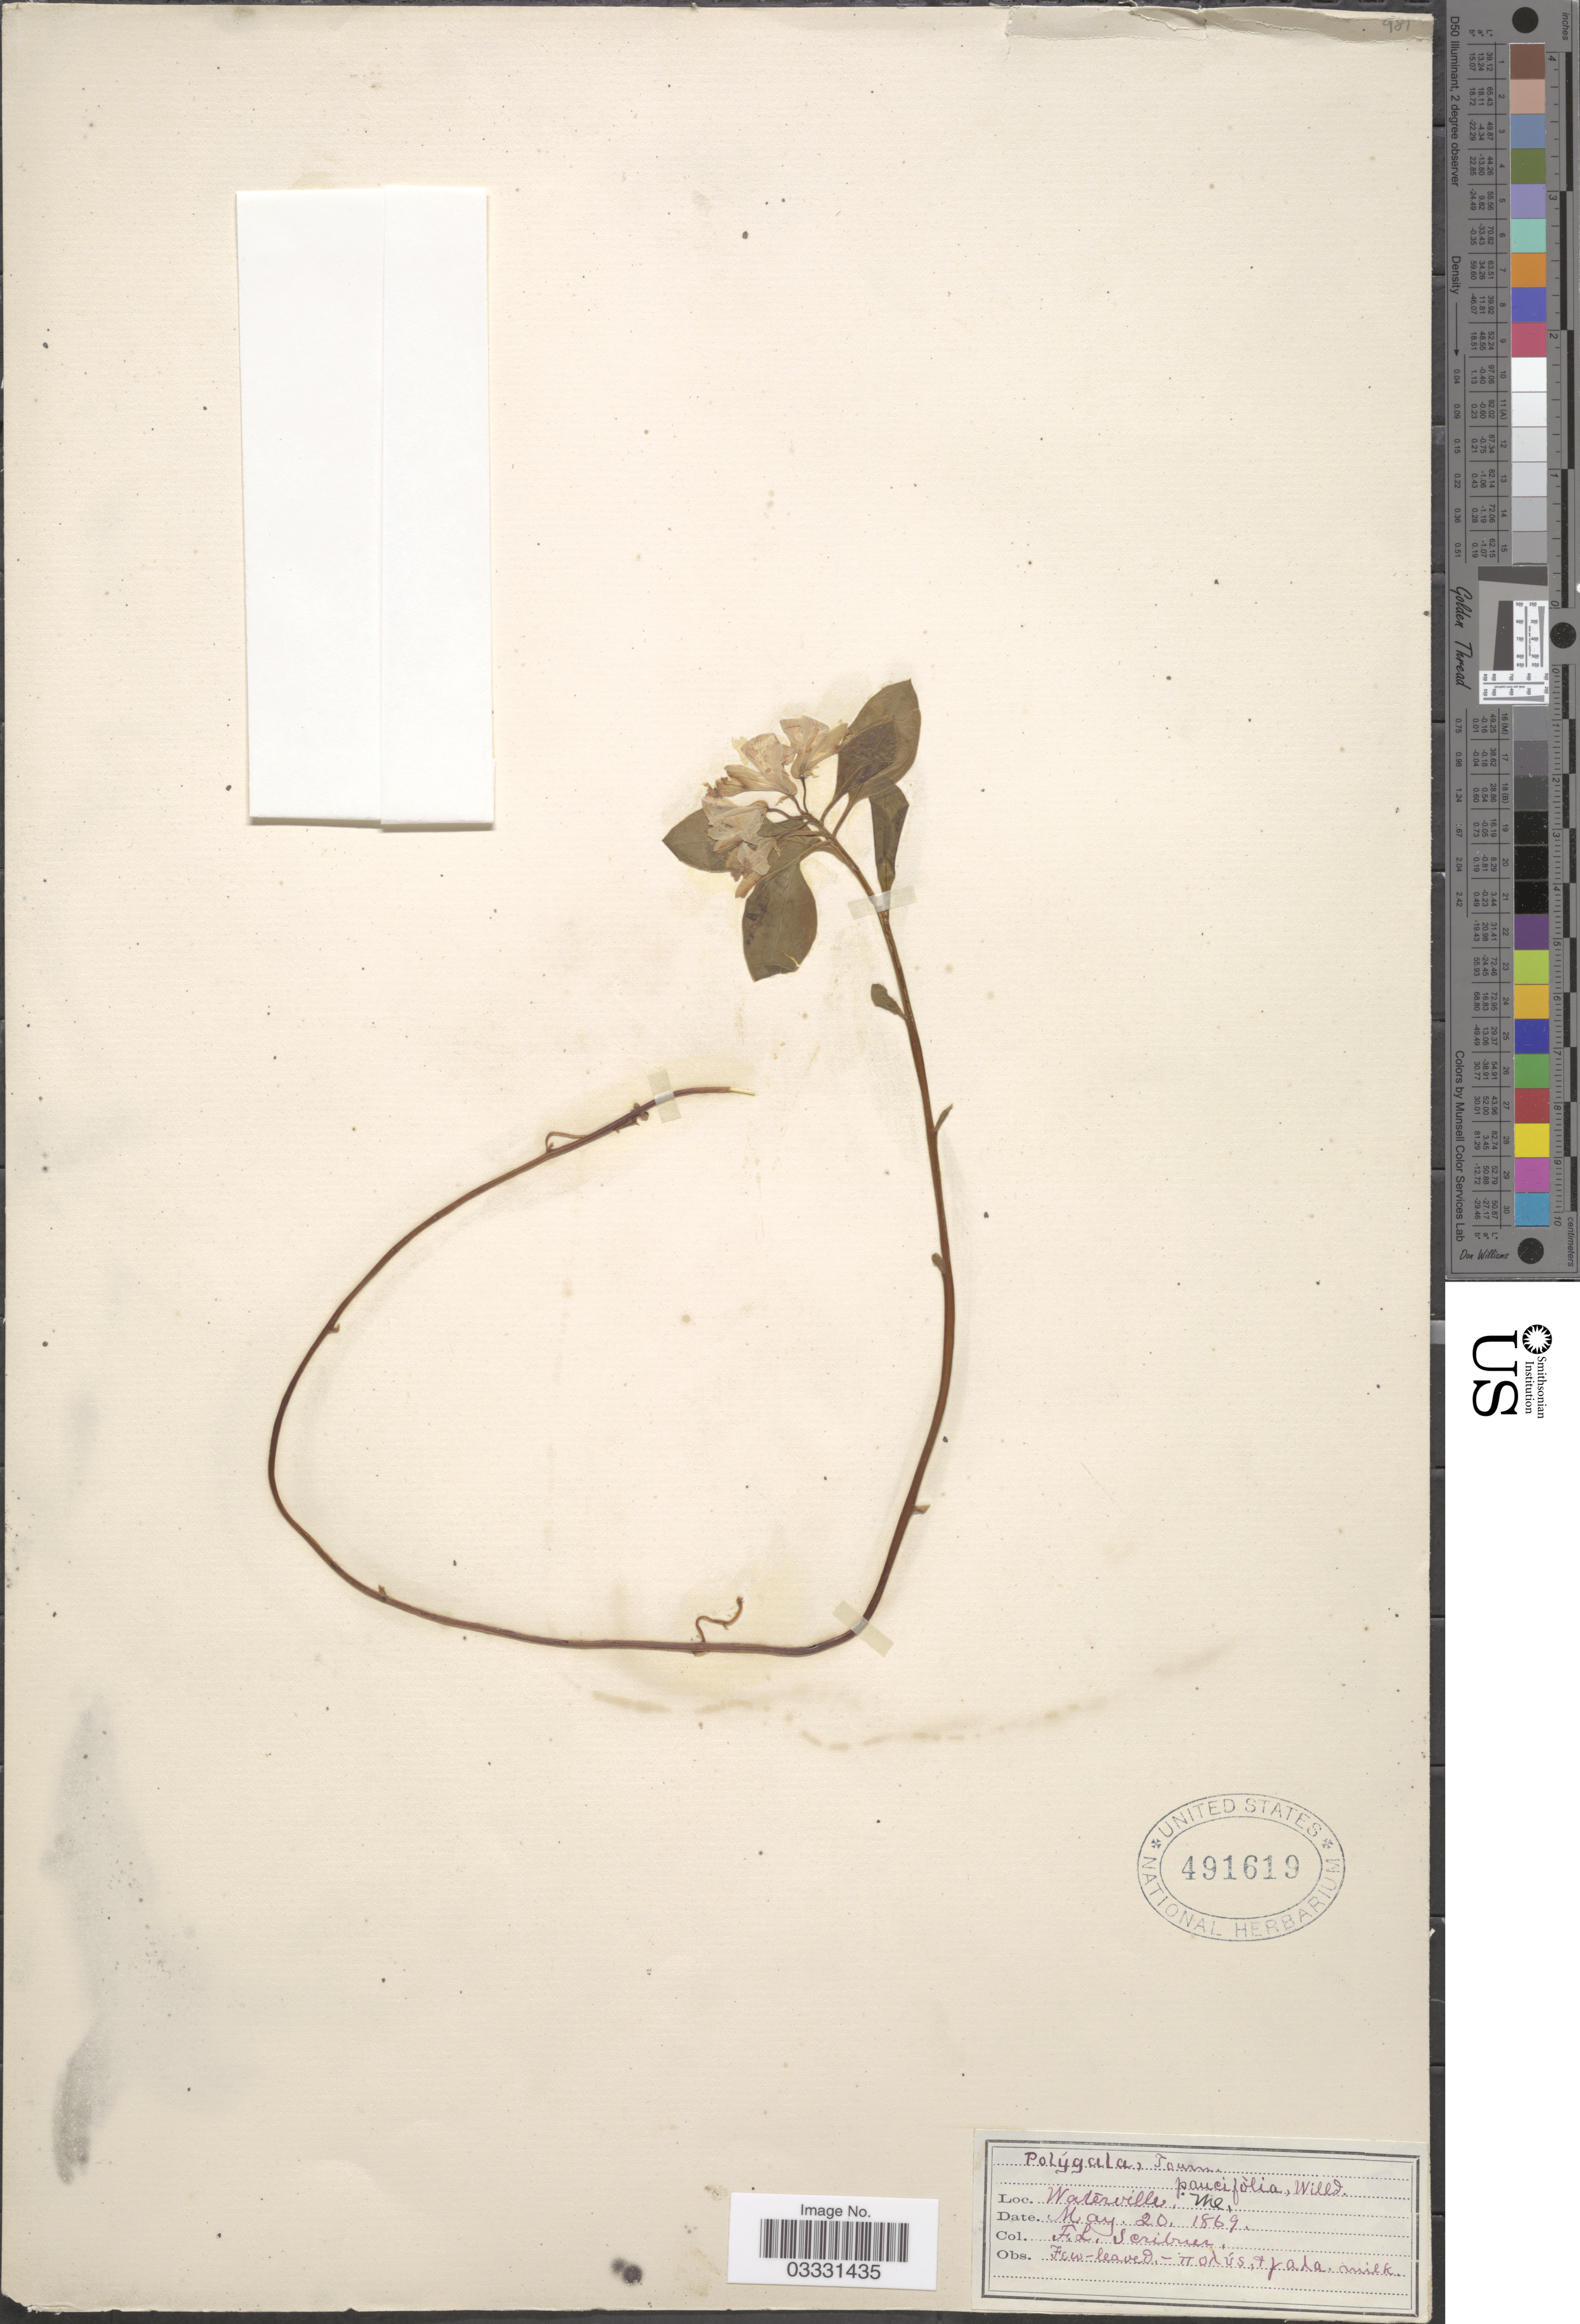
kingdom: Plantae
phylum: Tracheophyta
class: Magnoliopsida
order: Fabales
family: Polygalaceae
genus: Polygaloides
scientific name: Polygaloides paucifolia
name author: (Willd.) J.R. Abbott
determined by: Strong, Mark T., (BOT), Smithsonian Institution - National Museum of Natural History (UNITED STATES)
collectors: F. L. Scribner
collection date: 1869-05-20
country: United States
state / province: Maine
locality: Waterville.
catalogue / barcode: US 491619